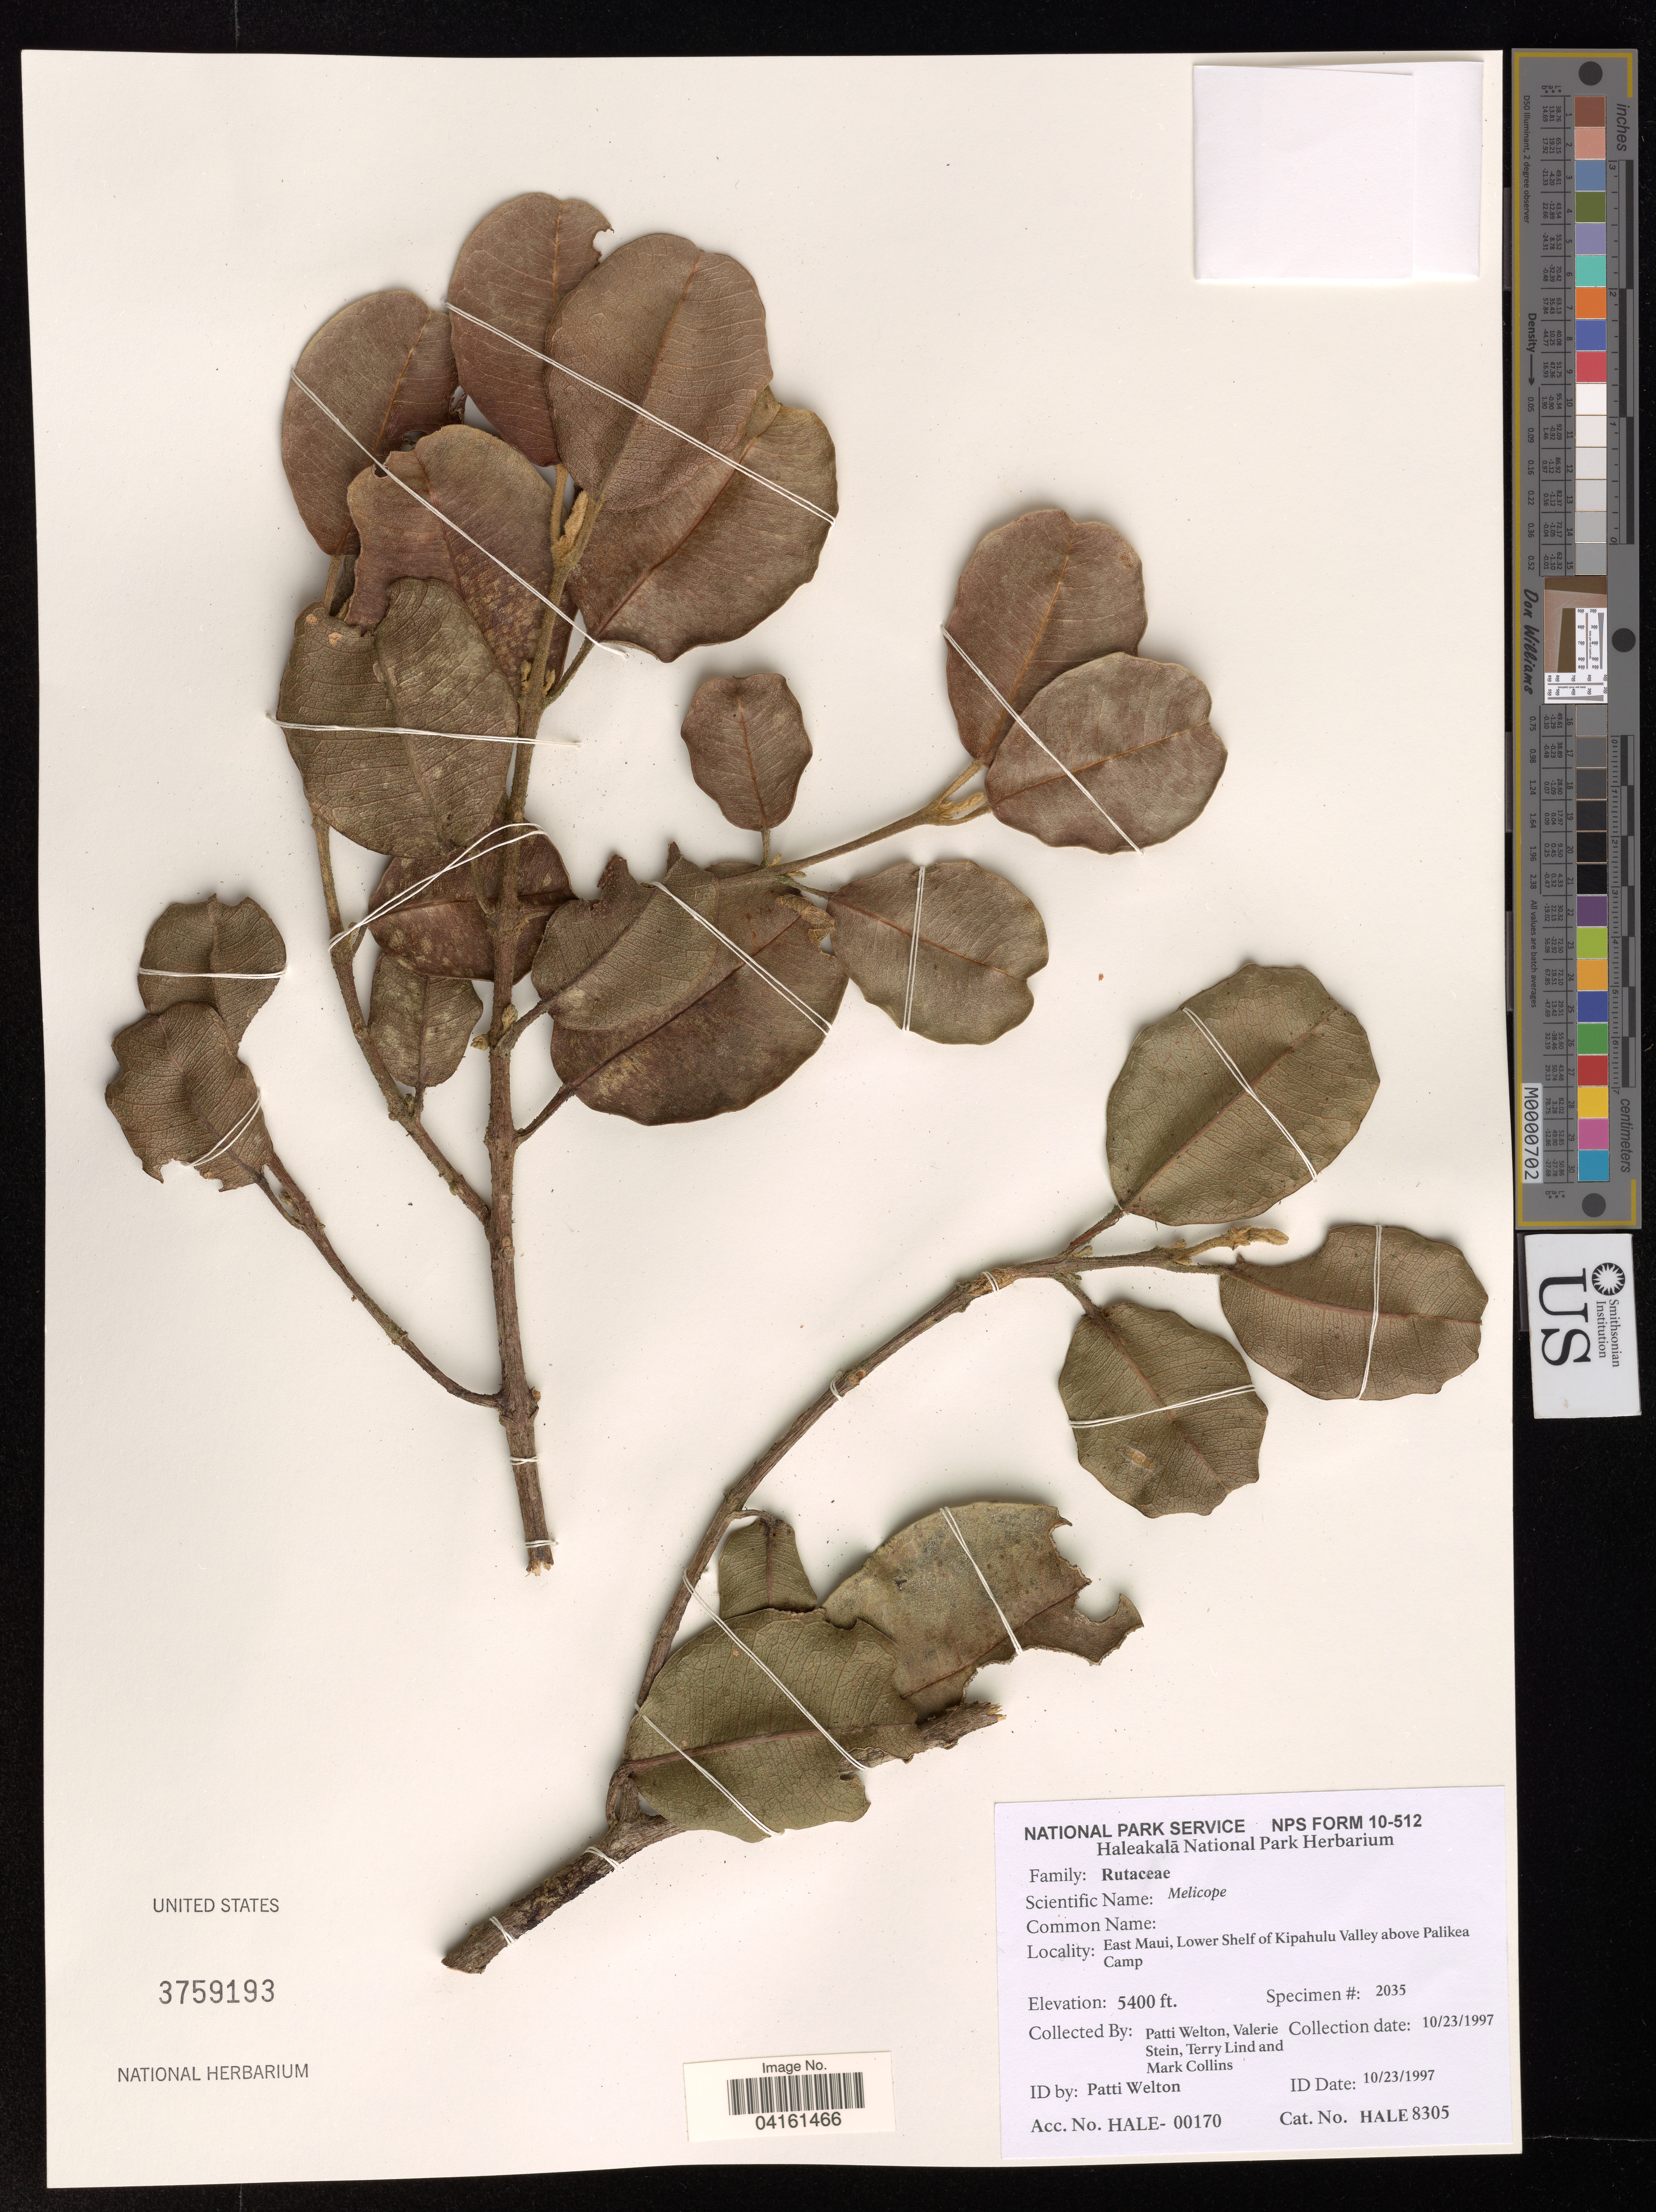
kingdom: Plantae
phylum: Tracheophyta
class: Magnoliopsida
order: Sapindales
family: Rutaceae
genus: Melicope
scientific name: Melicope sp.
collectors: P. Welton, V. Stein, Lind & M. Collins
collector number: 2035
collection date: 1997-10-23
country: United States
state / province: Hawaii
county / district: Maui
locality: East Maui, Lower Shelf of Kipahulu Valley above Palikea Camp.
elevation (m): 1646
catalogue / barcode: US 3759193